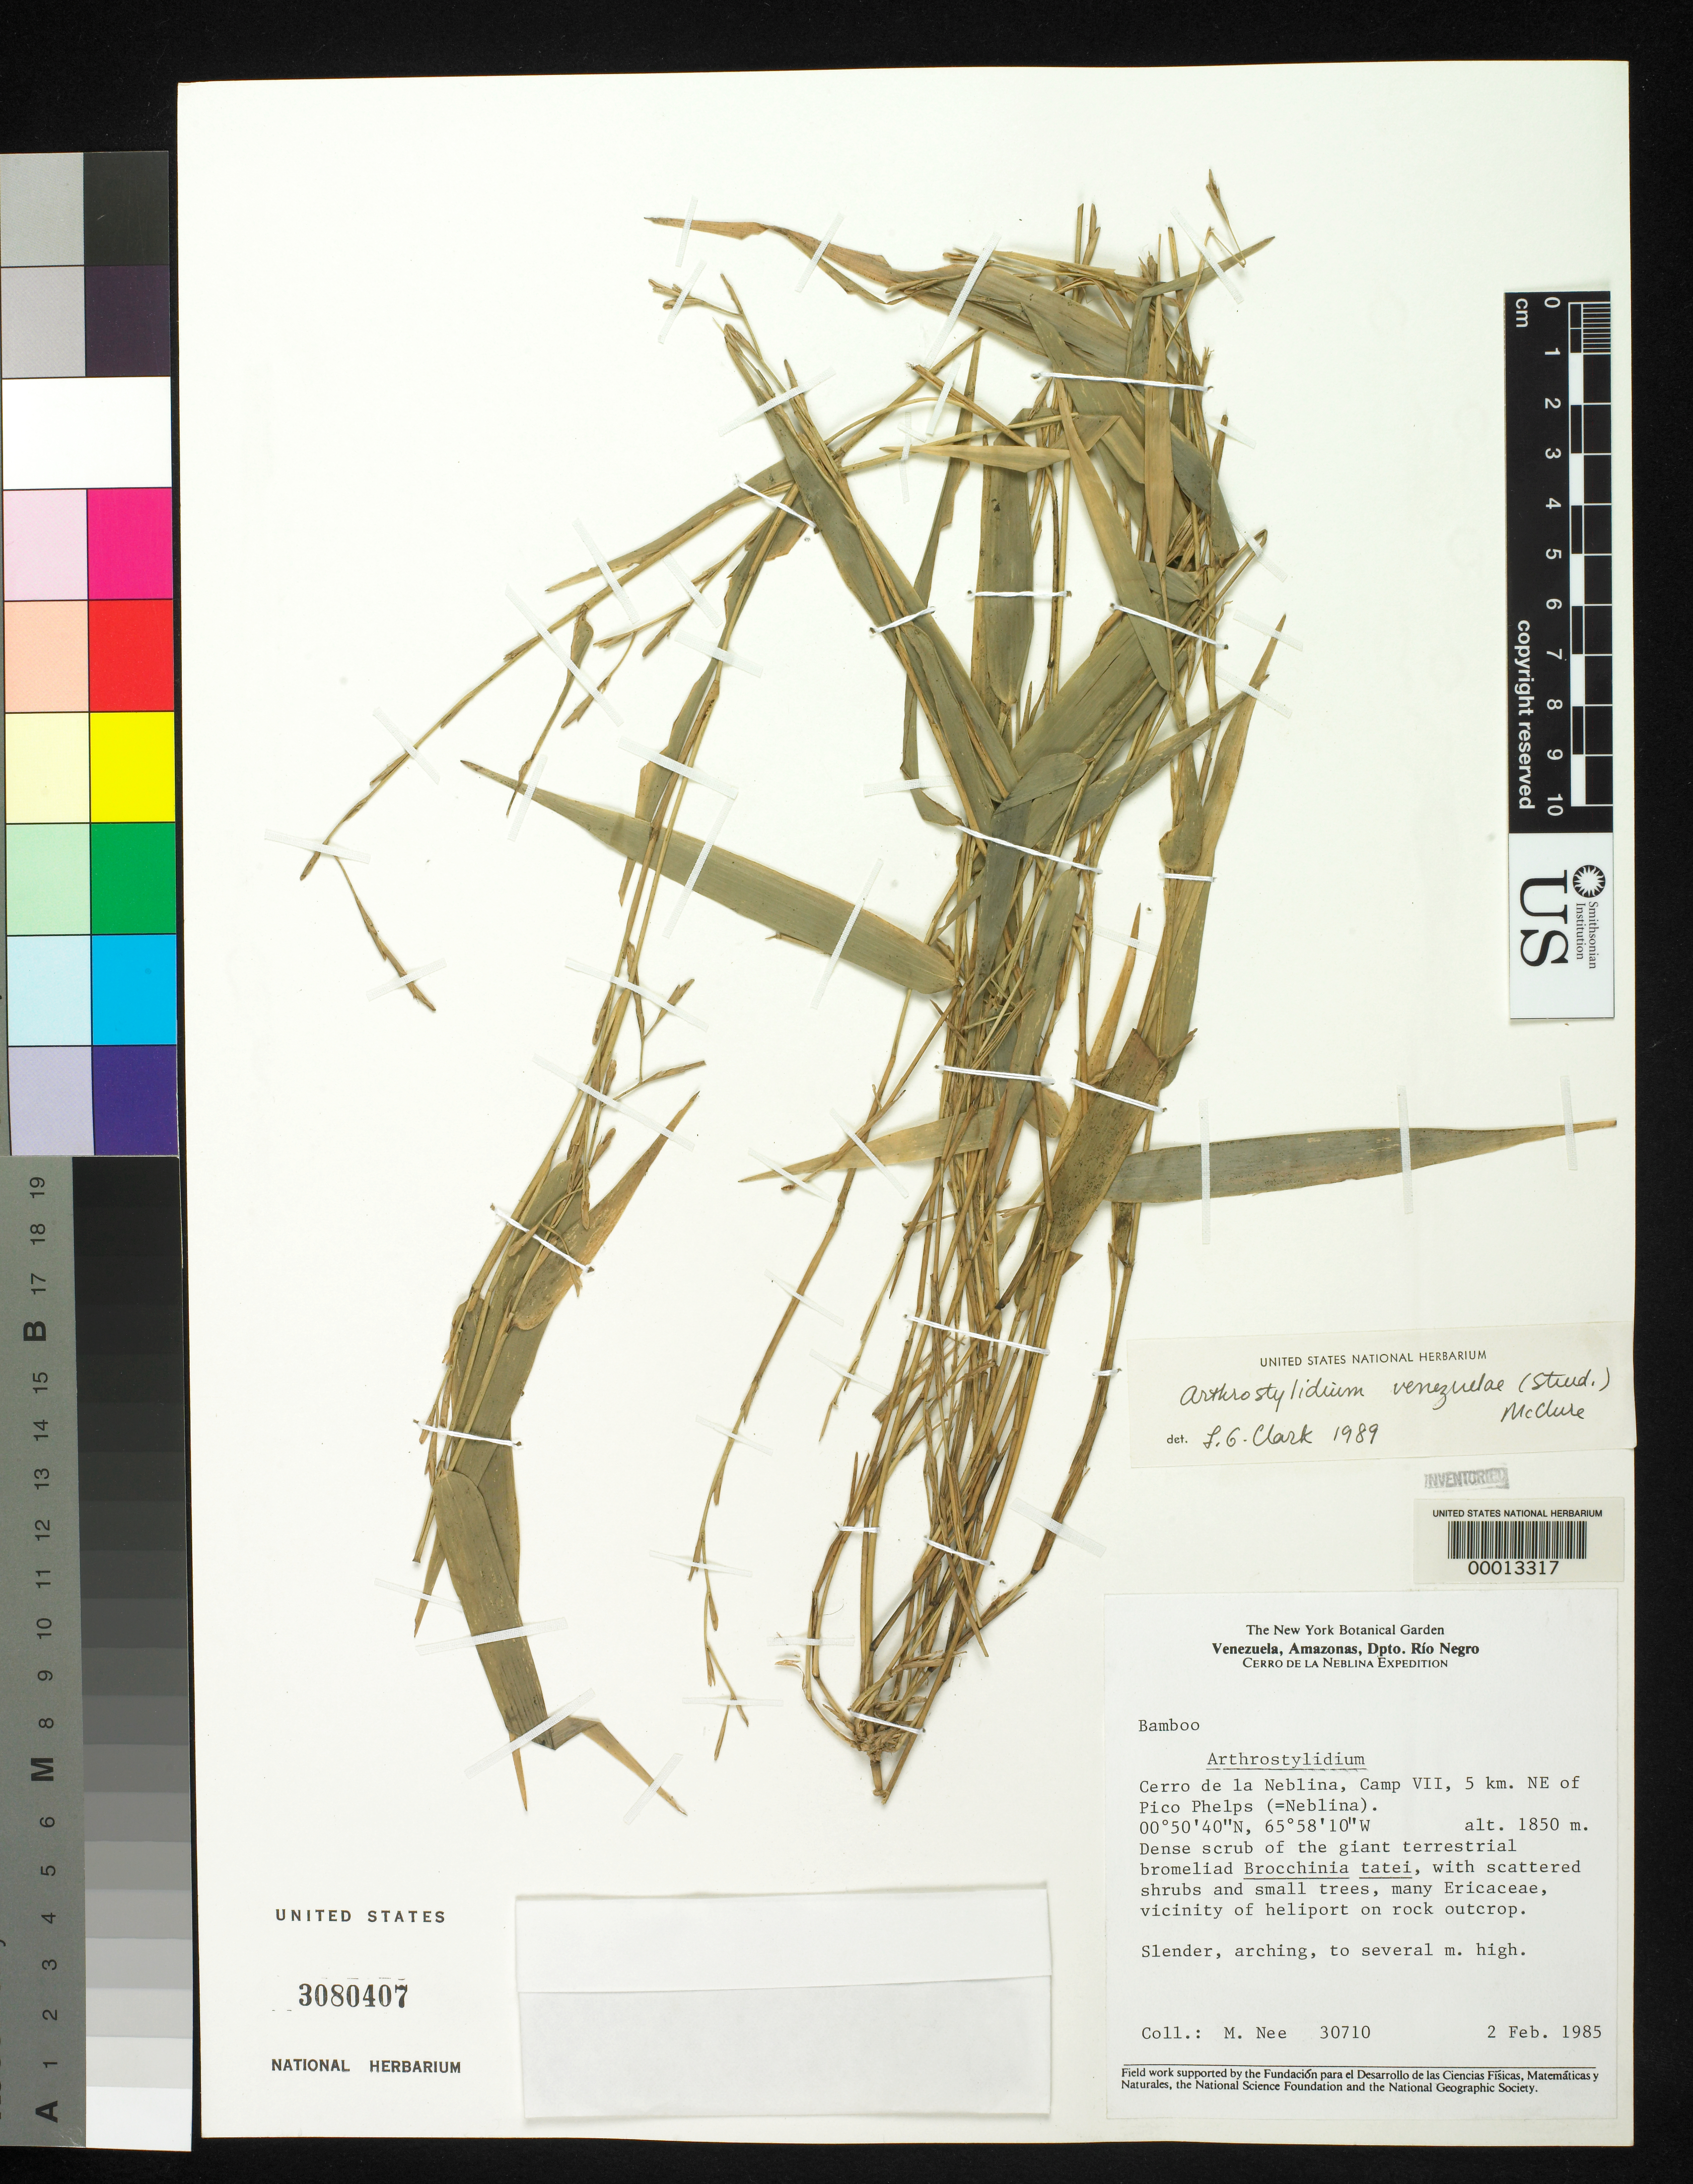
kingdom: Plantae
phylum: Tracheophyta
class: Liliopsida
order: Poales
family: Poaceae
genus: Arthrostylidium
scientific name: Arthrostylidium venezuelae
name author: (Steud.) McClure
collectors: M. Nee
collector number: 30710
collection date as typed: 02 Feb 1985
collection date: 1985-02-02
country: Venezuela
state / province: Amazonas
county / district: Rio Negro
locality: Cerro de la neblina (=neblina)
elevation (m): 1850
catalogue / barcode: US 3080407